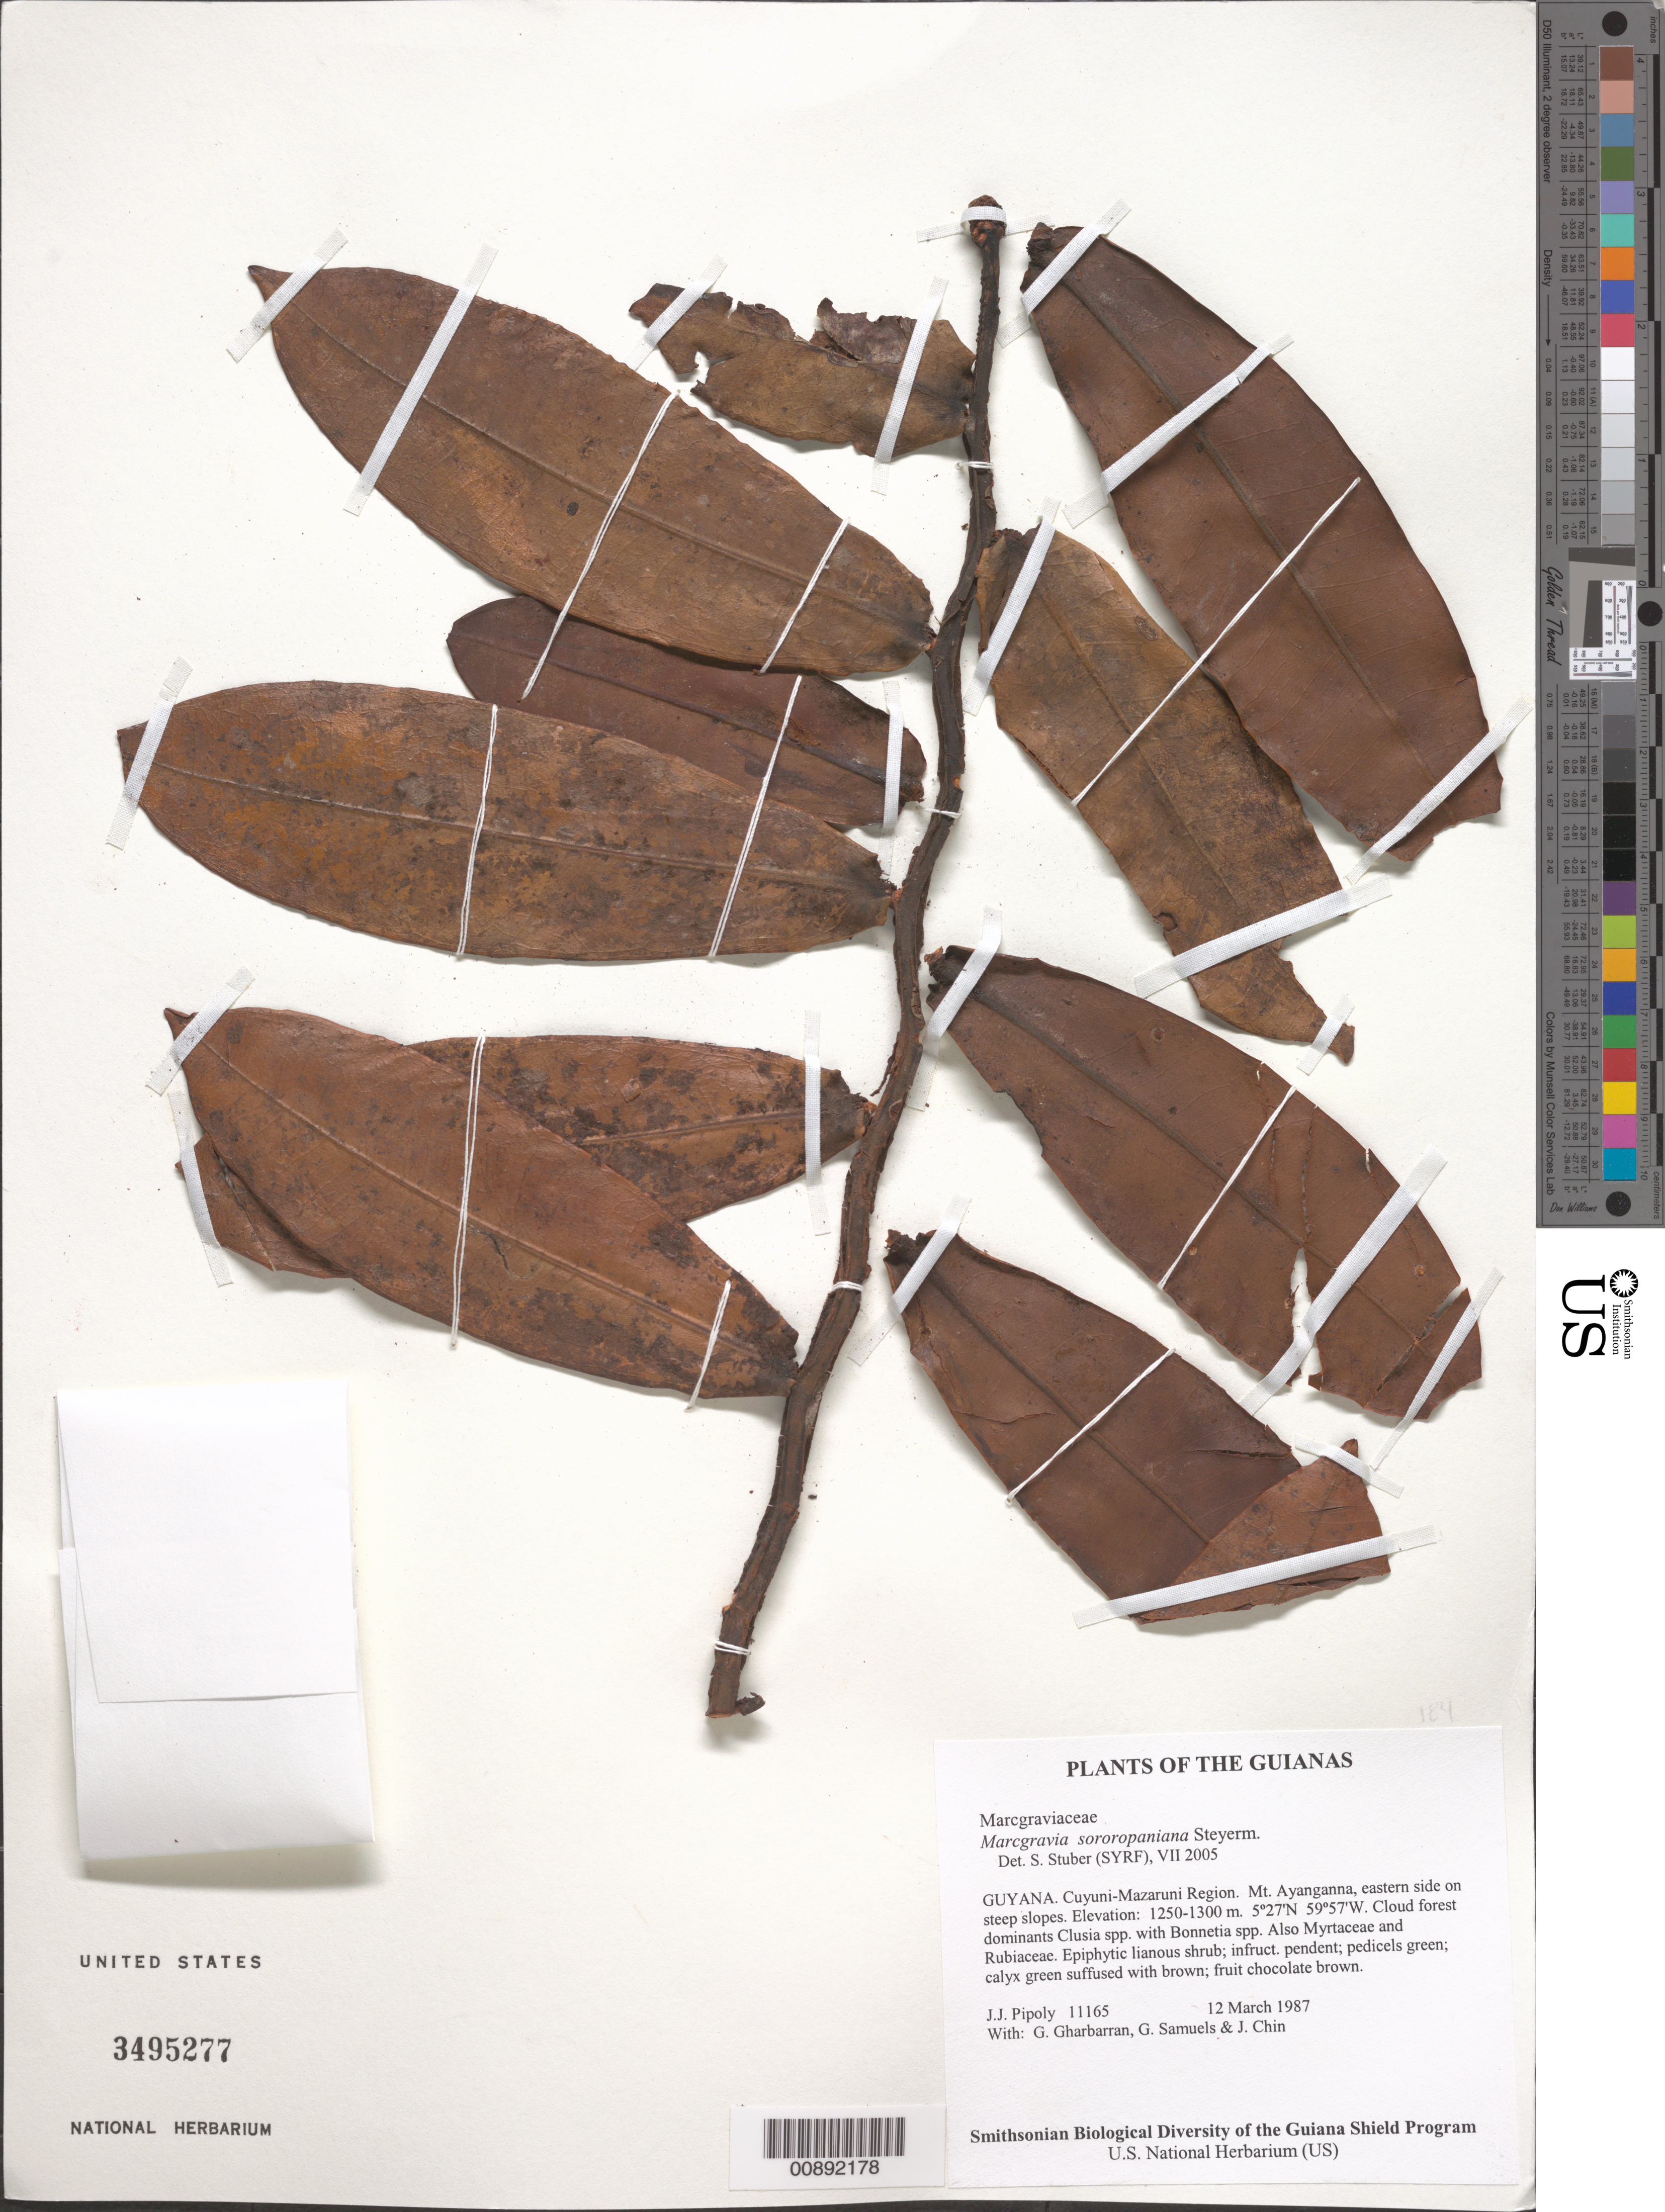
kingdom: Plantae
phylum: Tracheophyta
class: Magnoliopsida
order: Ericales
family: Marcgraviaceae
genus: Marcgravia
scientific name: Marcgravia sororopaniana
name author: Steyerm.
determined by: Stuber, S.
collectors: J. J. Pipoly, G. Gharbarran, G. Samuels & J. Chin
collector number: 11165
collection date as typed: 12 March 1987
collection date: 1987-03-12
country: Guyana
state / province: Cuyuni-Mazaruni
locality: Mt. Ayanganna, eastern side on steep slopes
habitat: Cloud forest dominants Clusia spp. with Bonnetia spp. Also Myrtaceae and Rubiaceae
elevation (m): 1250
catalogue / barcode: US 3495277